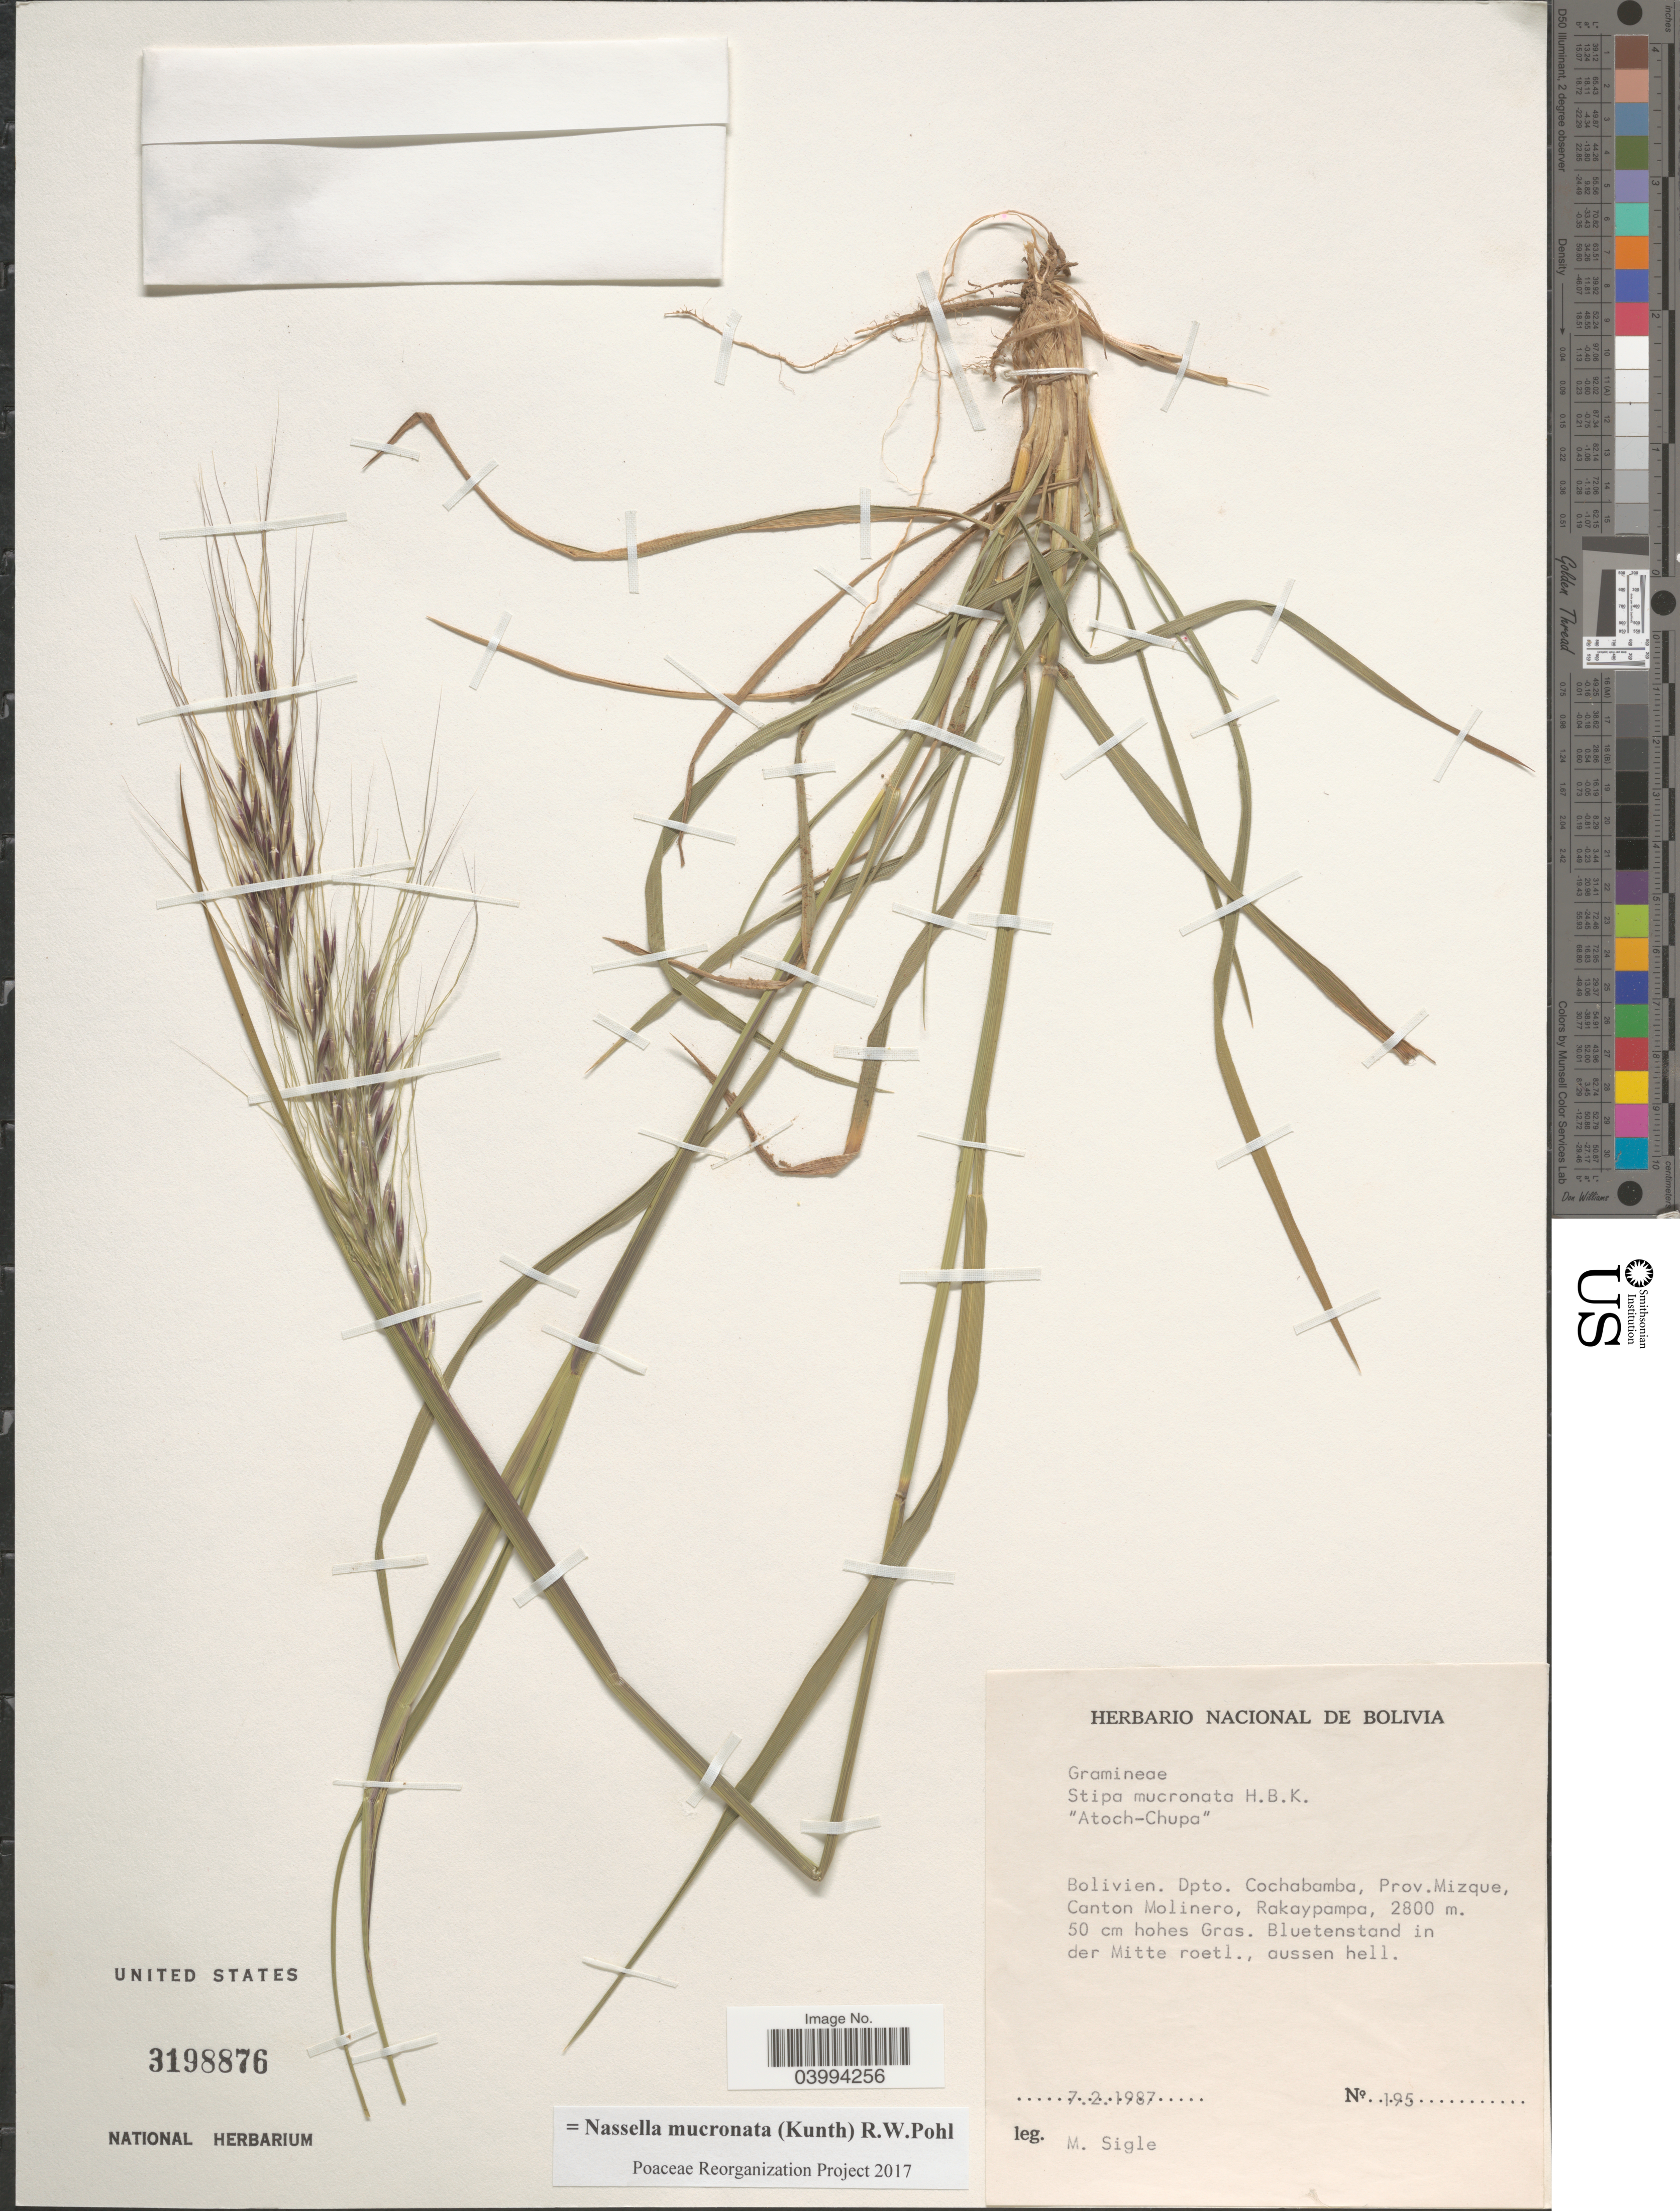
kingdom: Plantae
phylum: Tracheophyta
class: Liliopsida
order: Poales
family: Poaceae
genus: Nassella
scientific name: Nassella mucronata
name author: (Kunth) R.W. Pohl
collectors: M. Sigle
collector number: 195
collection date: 1987-02-07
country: Bolivia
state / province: Cochabamba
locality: Dpto. Cochabamba, Prov. Mizque, Canton Molinero, Rakaypampa.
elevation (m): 2800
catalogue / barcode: US 3198876